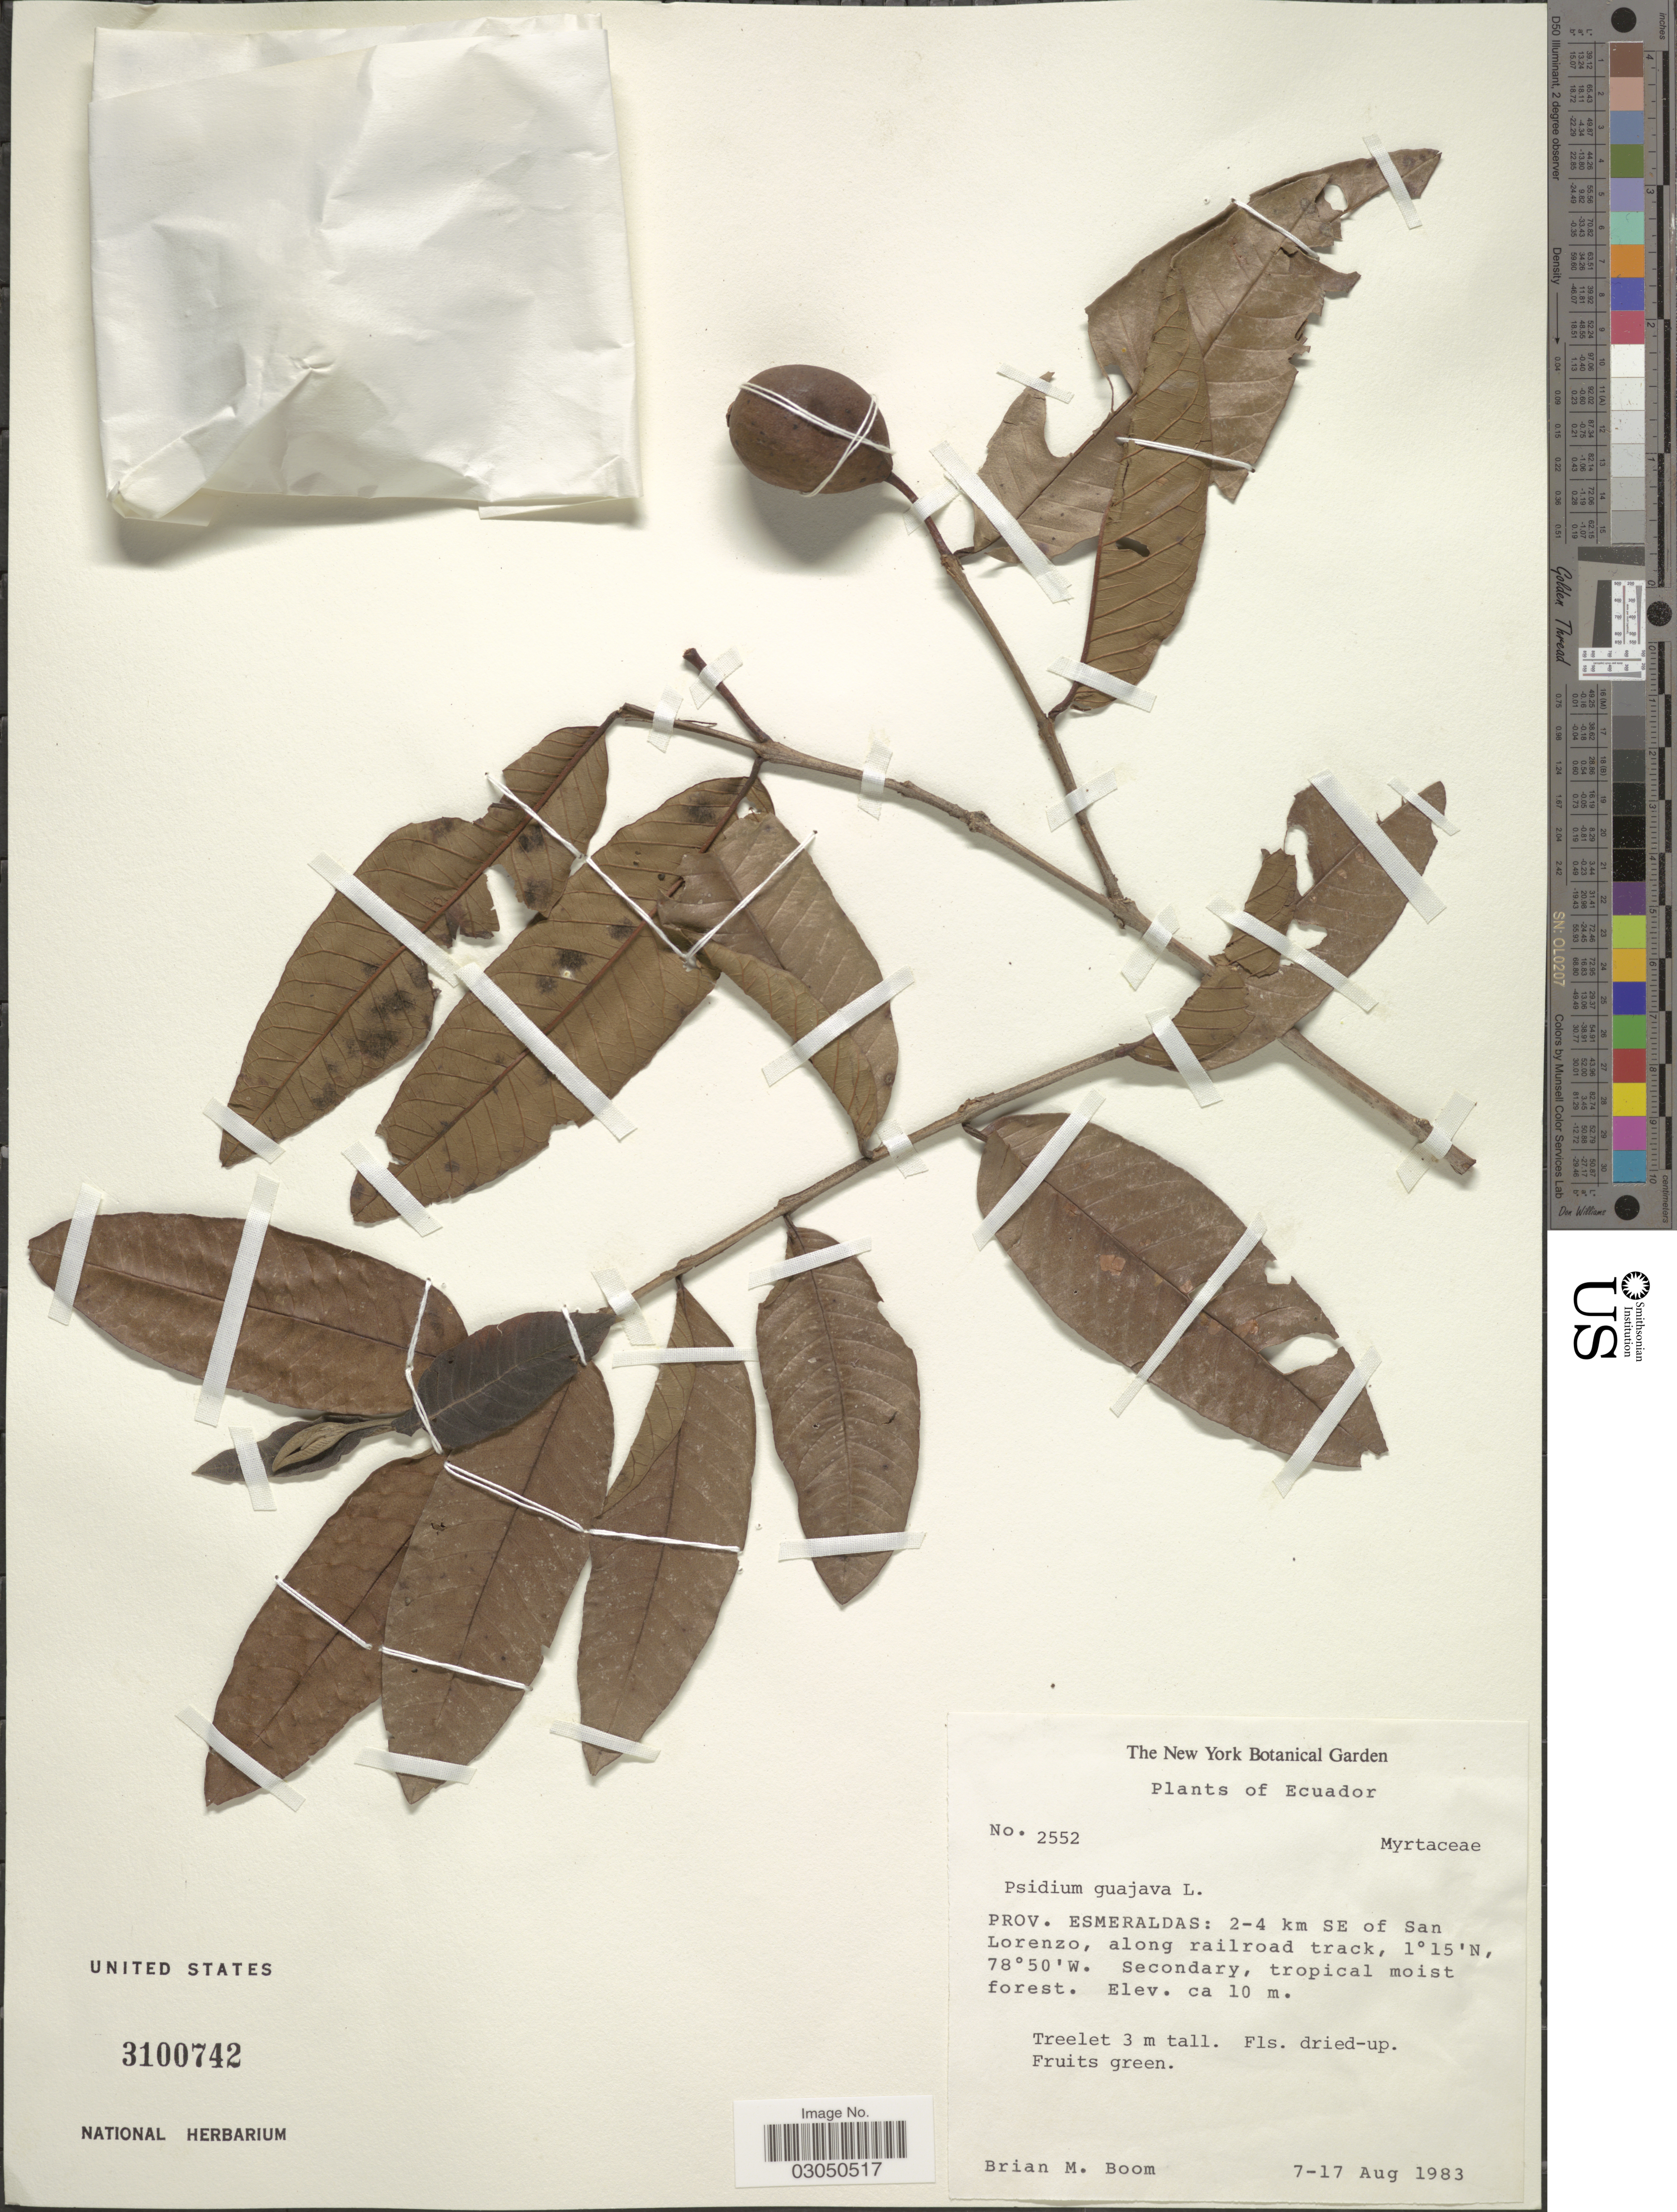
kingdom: Plantae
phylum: Tracheophyta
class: Magnoliopsida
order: Myrtales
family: Myrtaceae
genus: Psidium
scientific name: Psidium guajava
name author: L.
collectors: B. M. Boom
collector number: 2552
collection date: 1983-08-07/1983-08-17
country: Ecuador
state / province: Esmeraldas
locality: Prov. Esmeraldas: 2-4 km SE of San Lorenzo, along railroad track.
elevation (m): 10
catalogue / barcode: US 3100742